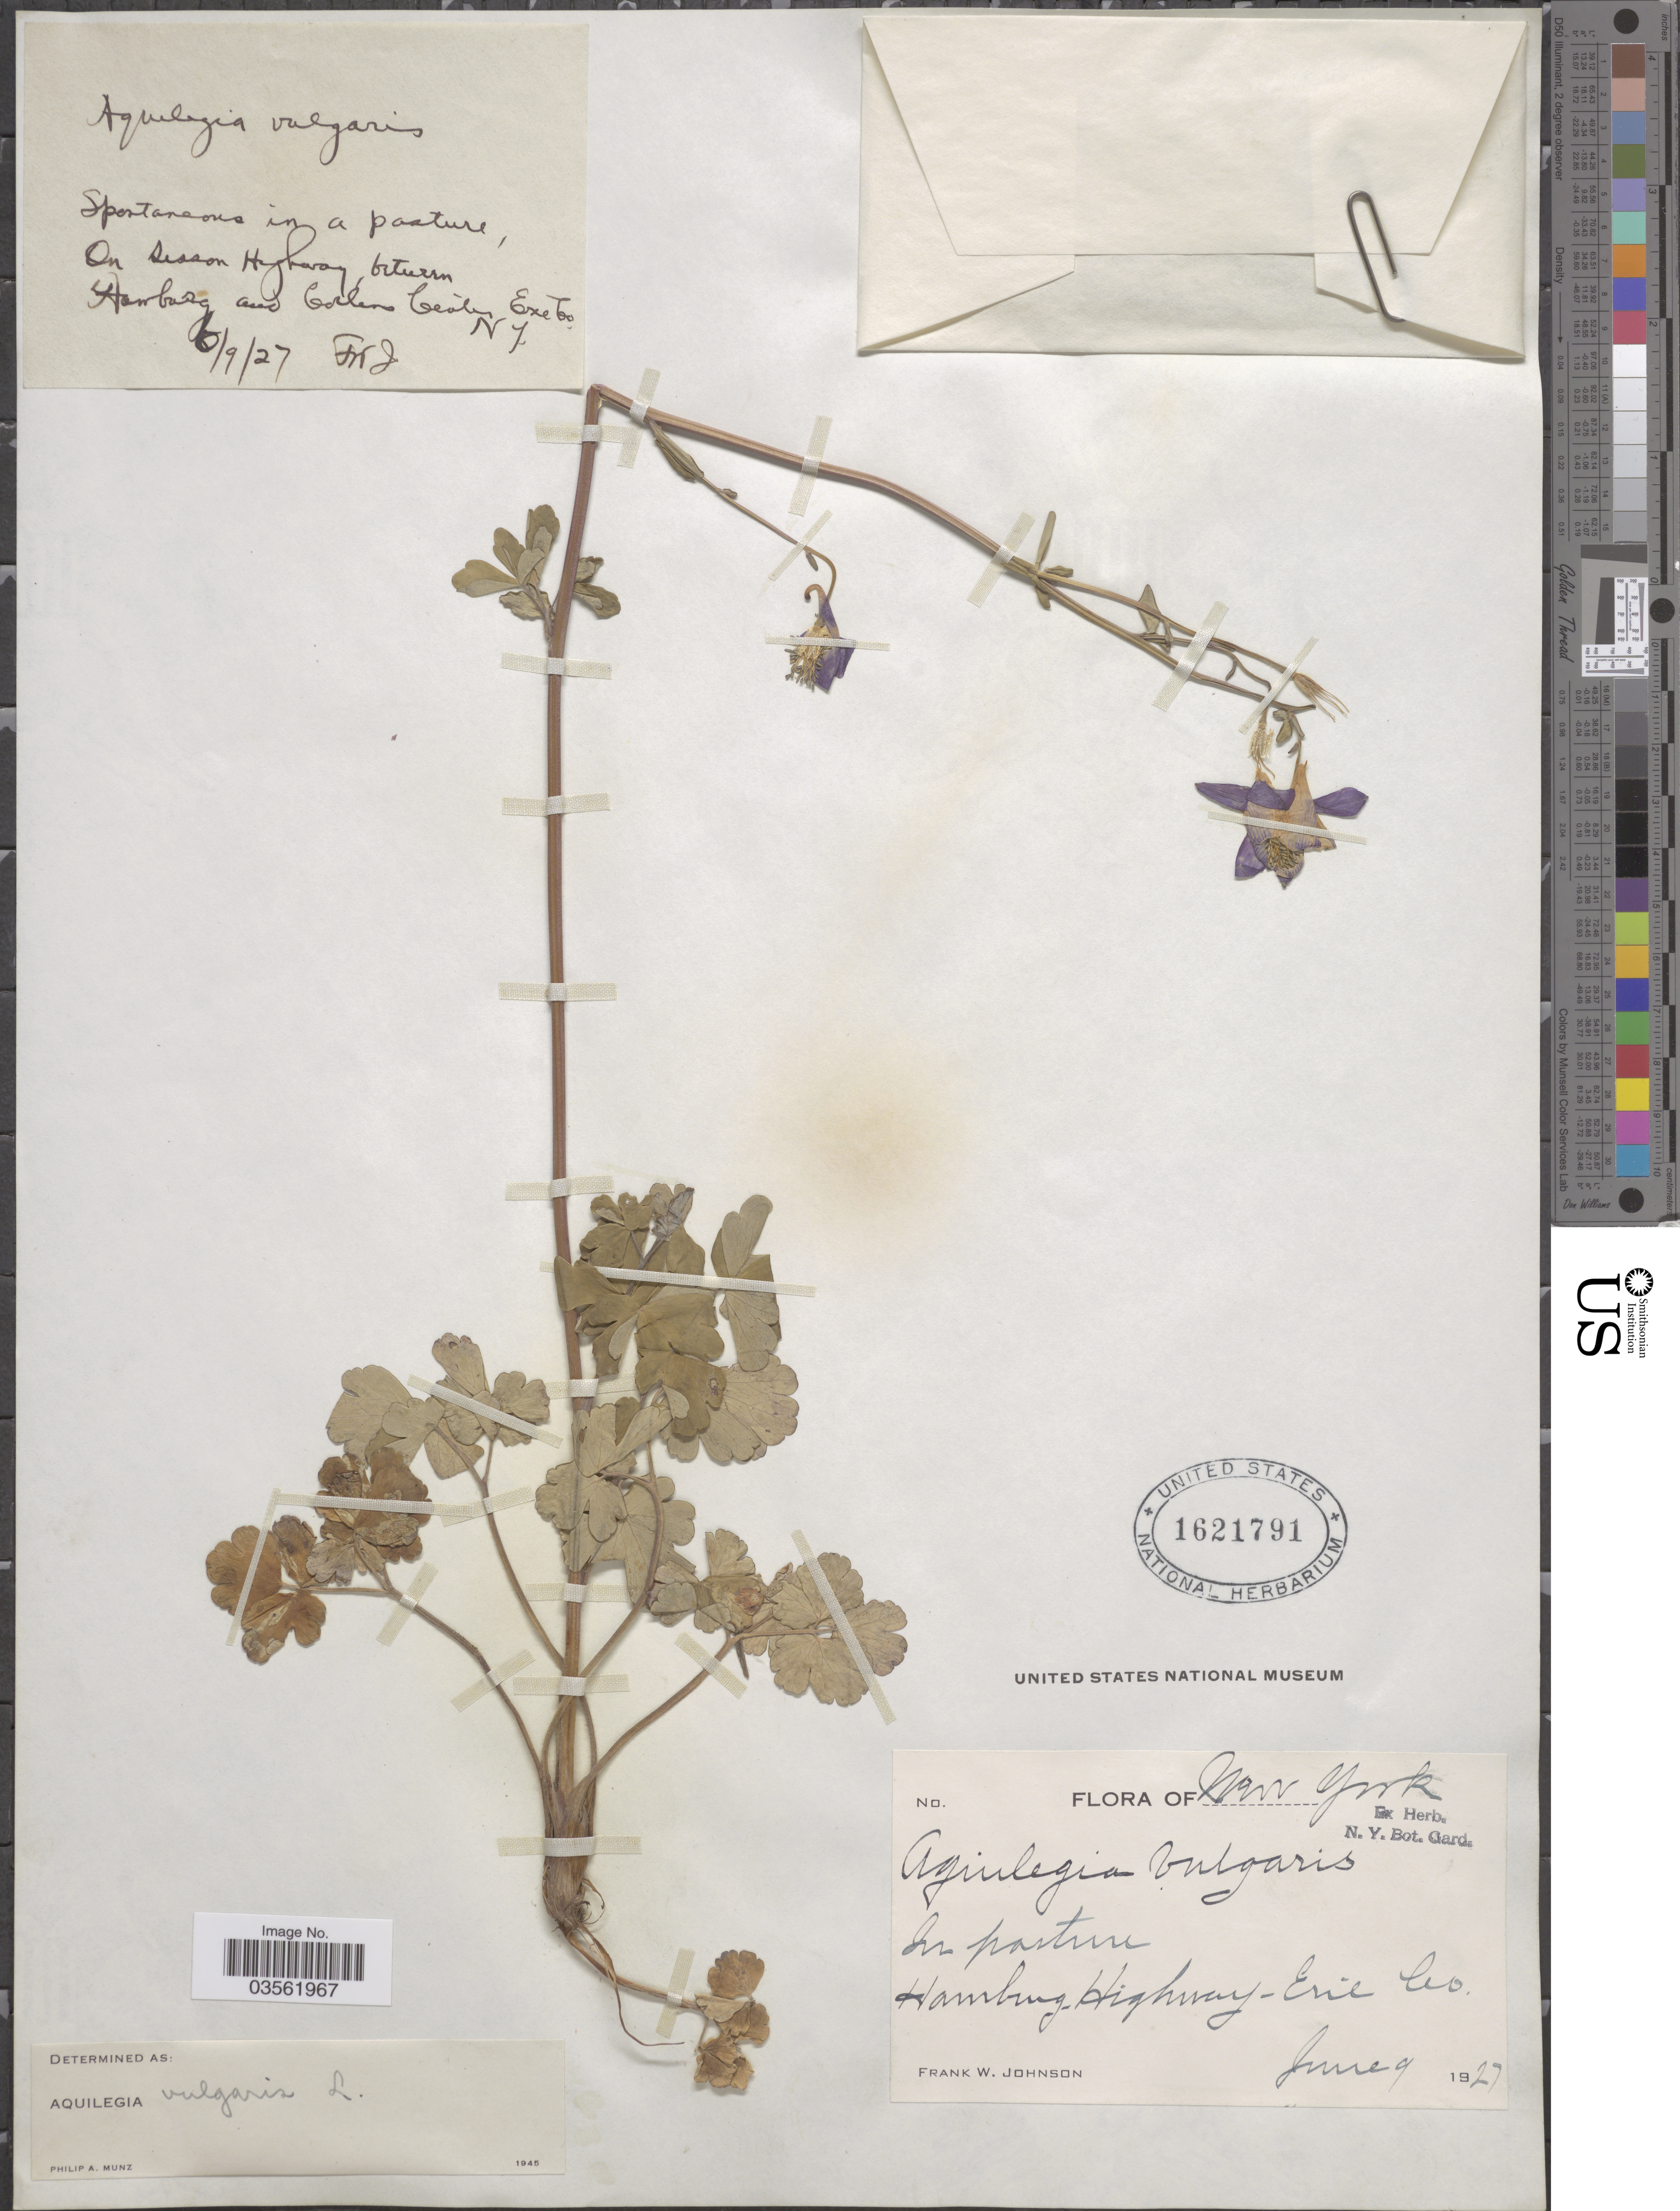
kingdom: Plantae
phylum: Tracheophyta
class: Magnoliopsida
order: Ranunculales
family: Ranunculaceae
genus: Aquilegia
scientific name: Aquilegia vulgaris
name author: L.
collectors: F. W. Johnson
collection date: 1927-06-09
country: United States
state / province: New York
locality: On Sesson Highway, between Hamburg and Cordens [interpreted] Ceoles [interpreted] Exebo. Hamburg, Highway-Erie Co.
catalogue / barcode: US 1621791